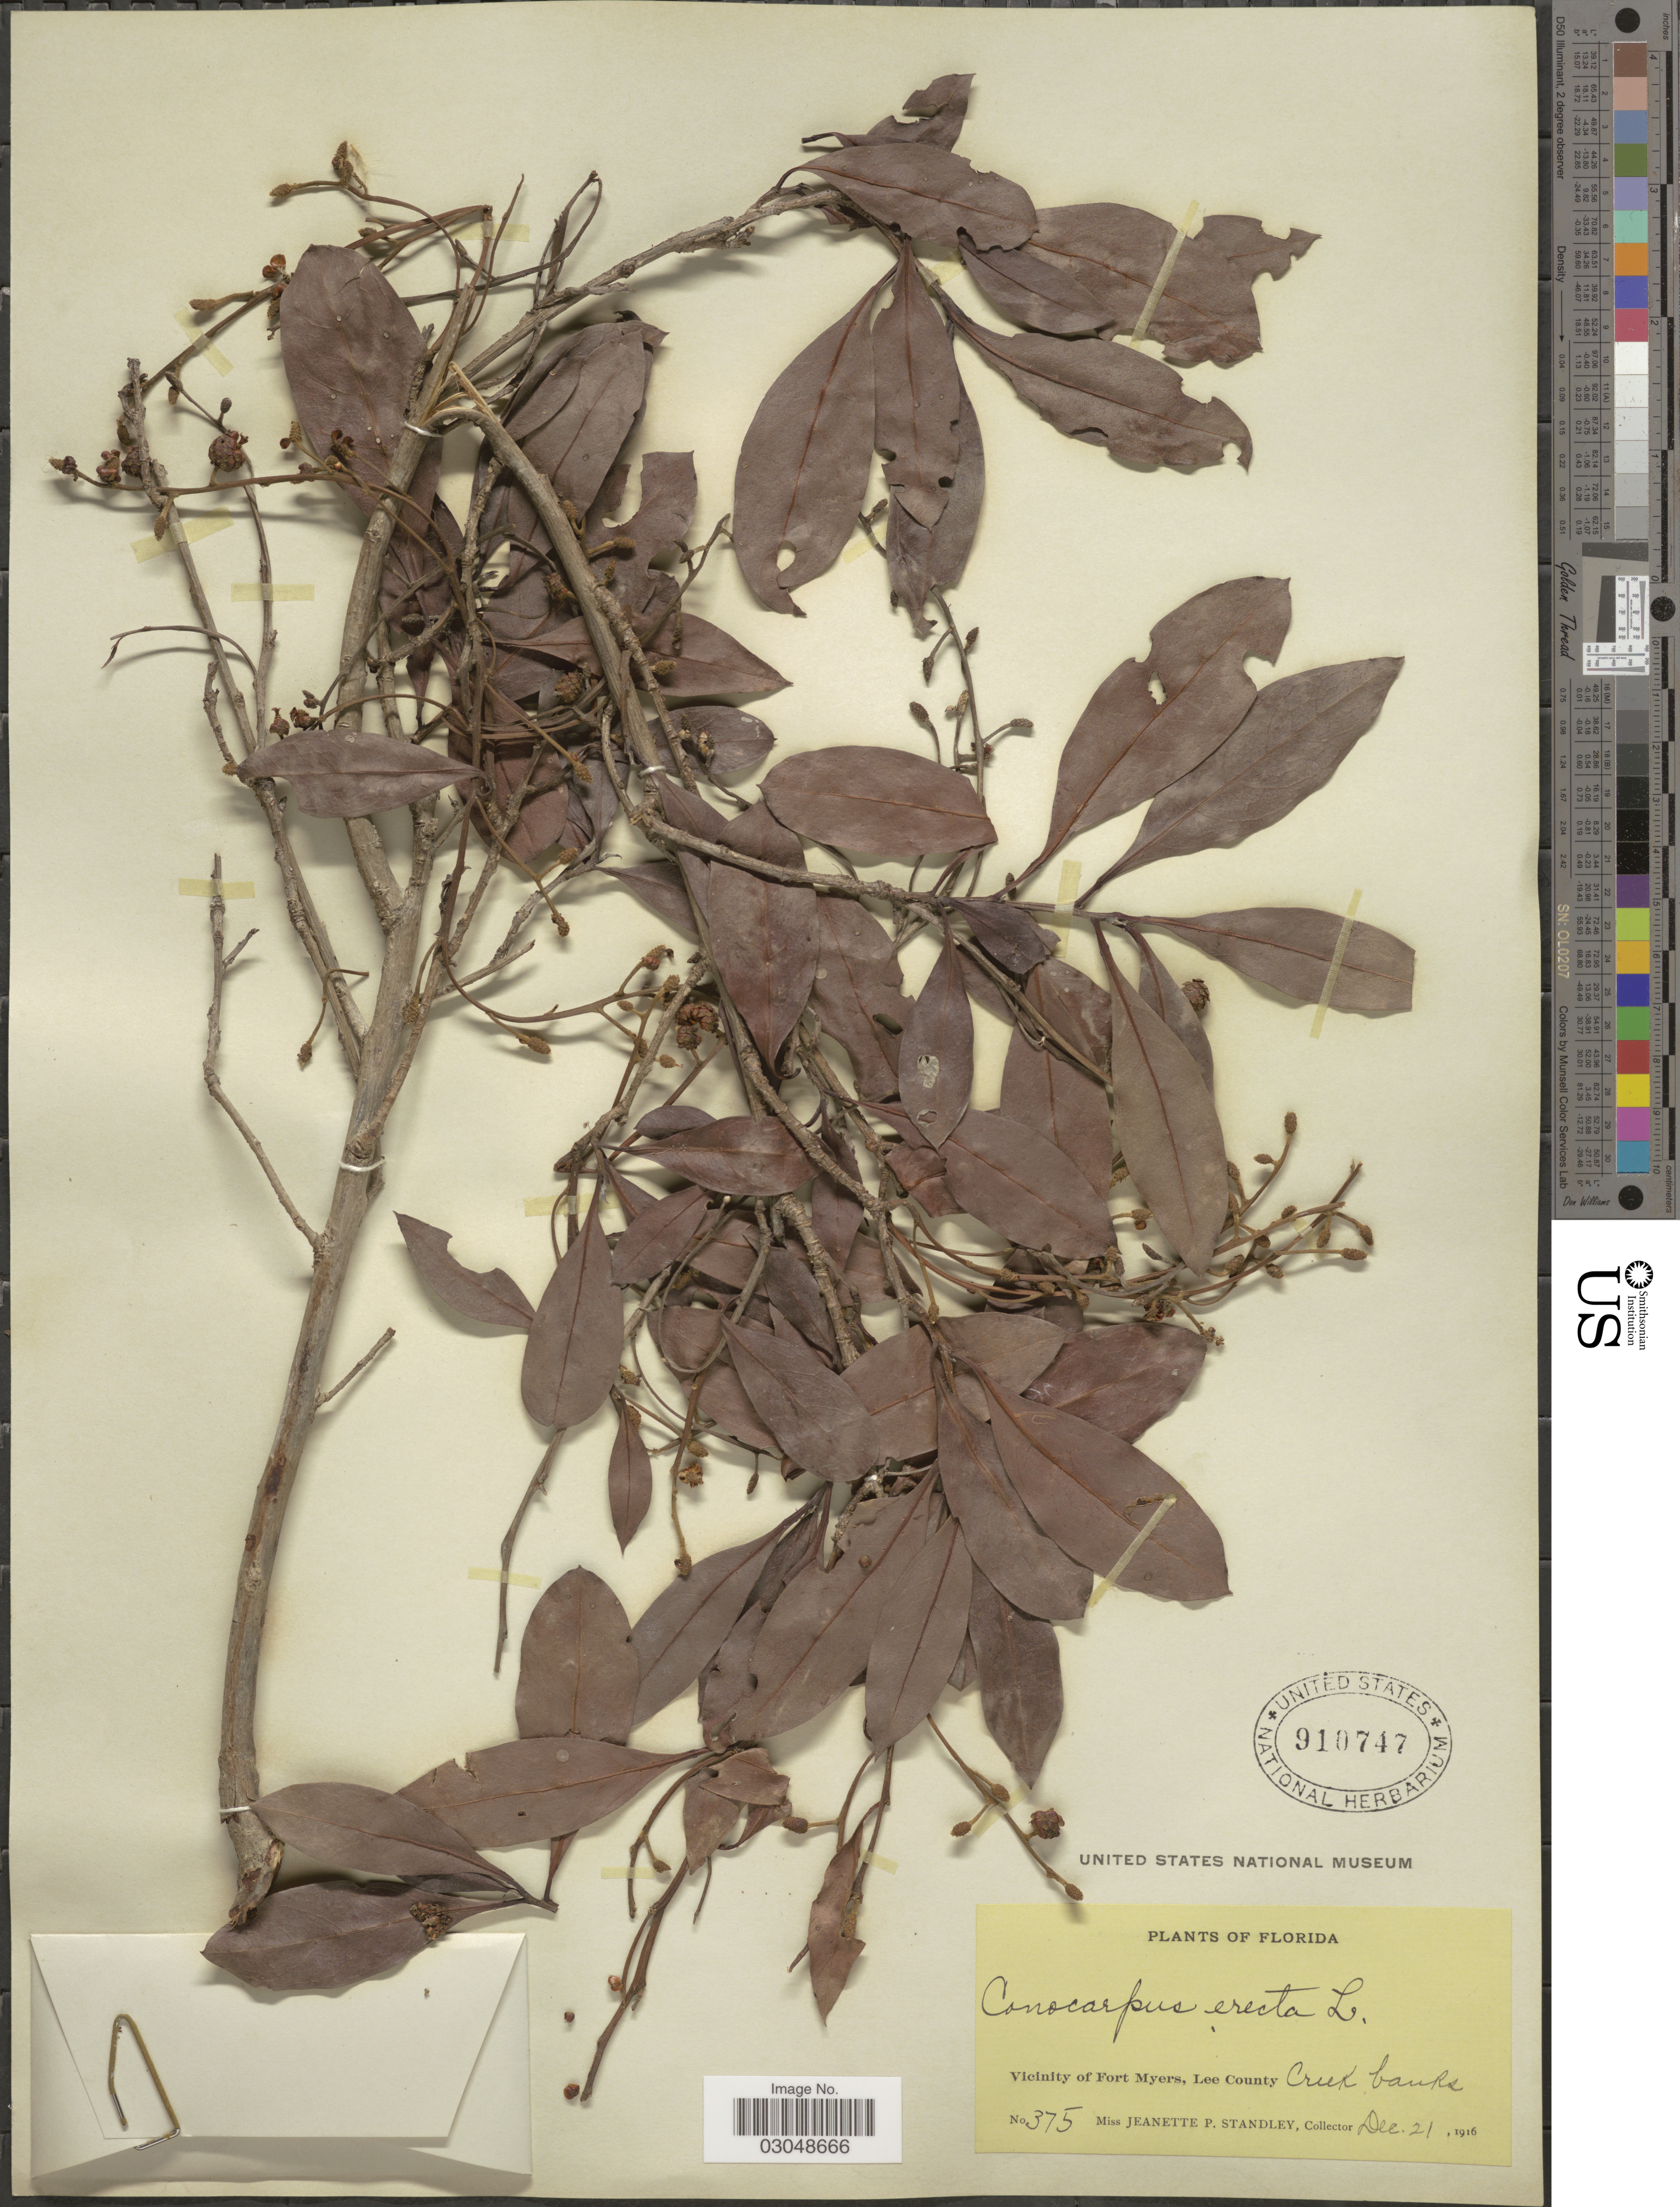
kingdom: Plantae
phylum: Tracheophyta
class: Magnoliopsida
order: Myrtales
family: Combretaceae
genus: Conocarpus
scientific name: Conocarpus erectus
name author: L.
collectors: J. P. Standley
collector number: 375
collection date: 1916-12-21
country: United States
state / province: Florida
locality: Vicinity of Fort Myers, Lee County.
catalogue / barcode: US 910747